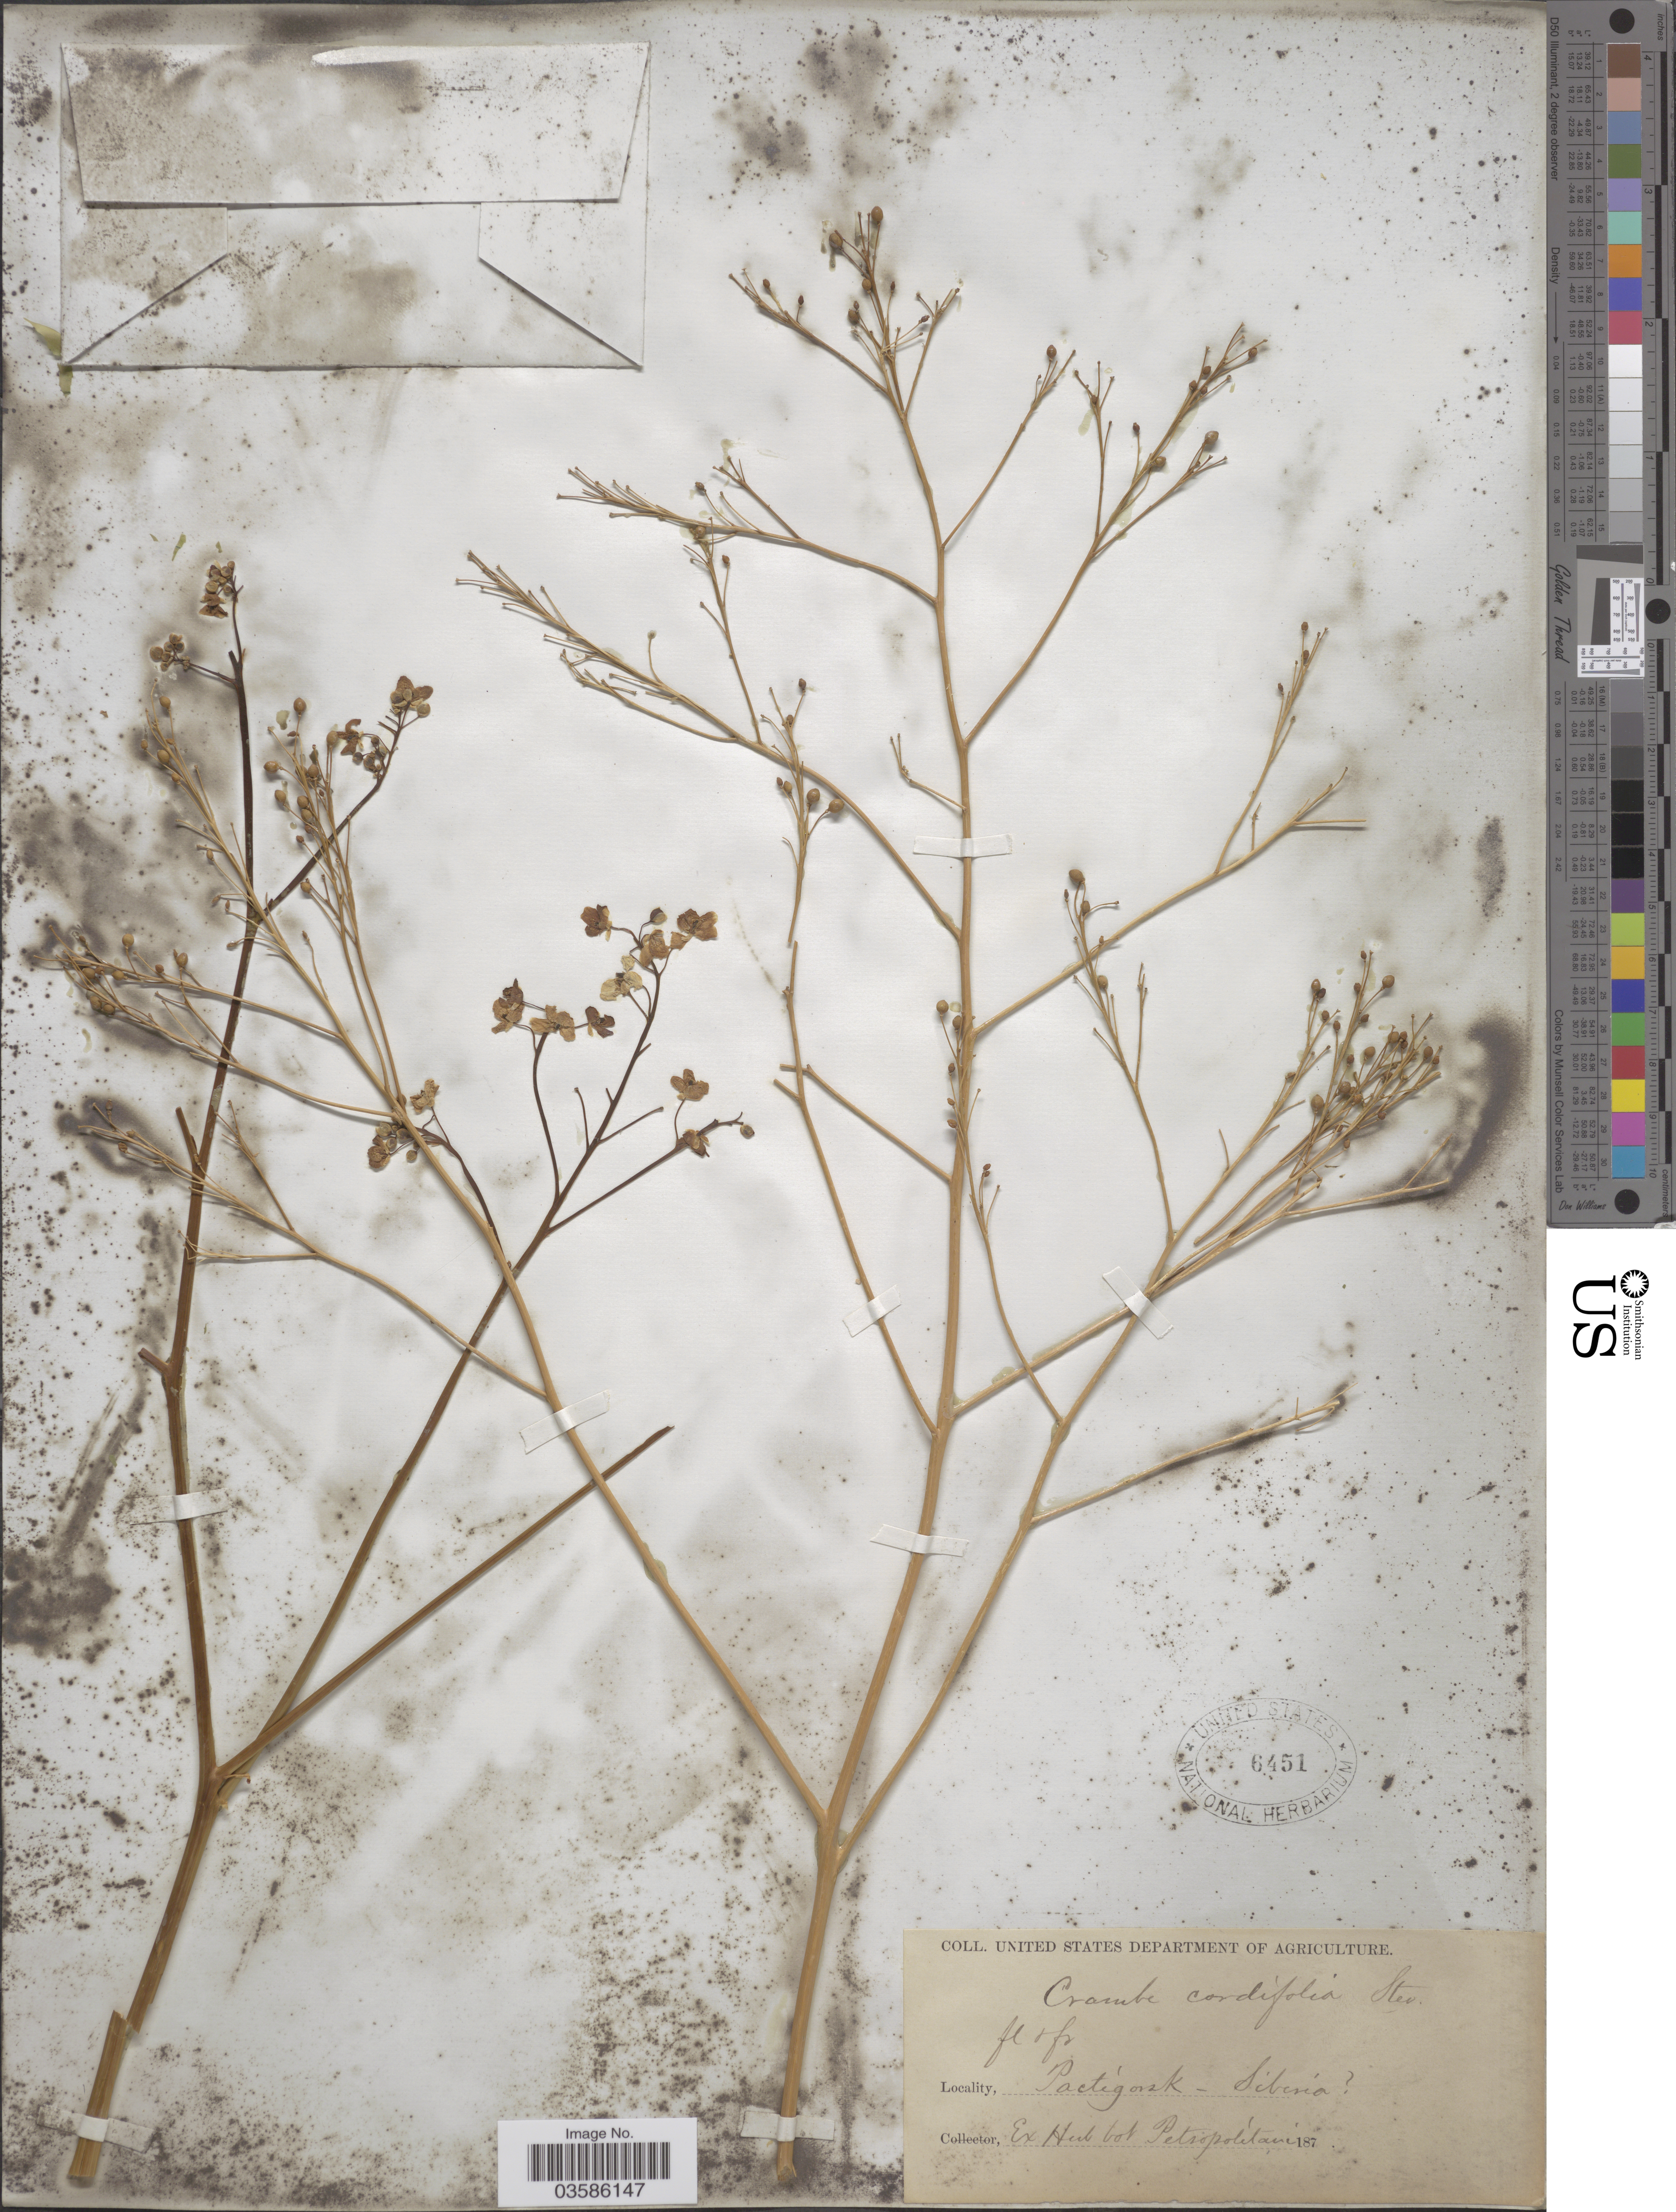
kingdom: Plantae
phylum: Tracheophyta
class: Magnoliopsida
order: Brassicales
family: Brassicaceae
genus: Crambe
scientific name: Crambe cordifolia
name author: Steven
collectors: ex Horto Bot. Petropolitano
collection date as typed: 187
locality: Pactigorsk - Siberia.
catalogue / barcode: US 6451